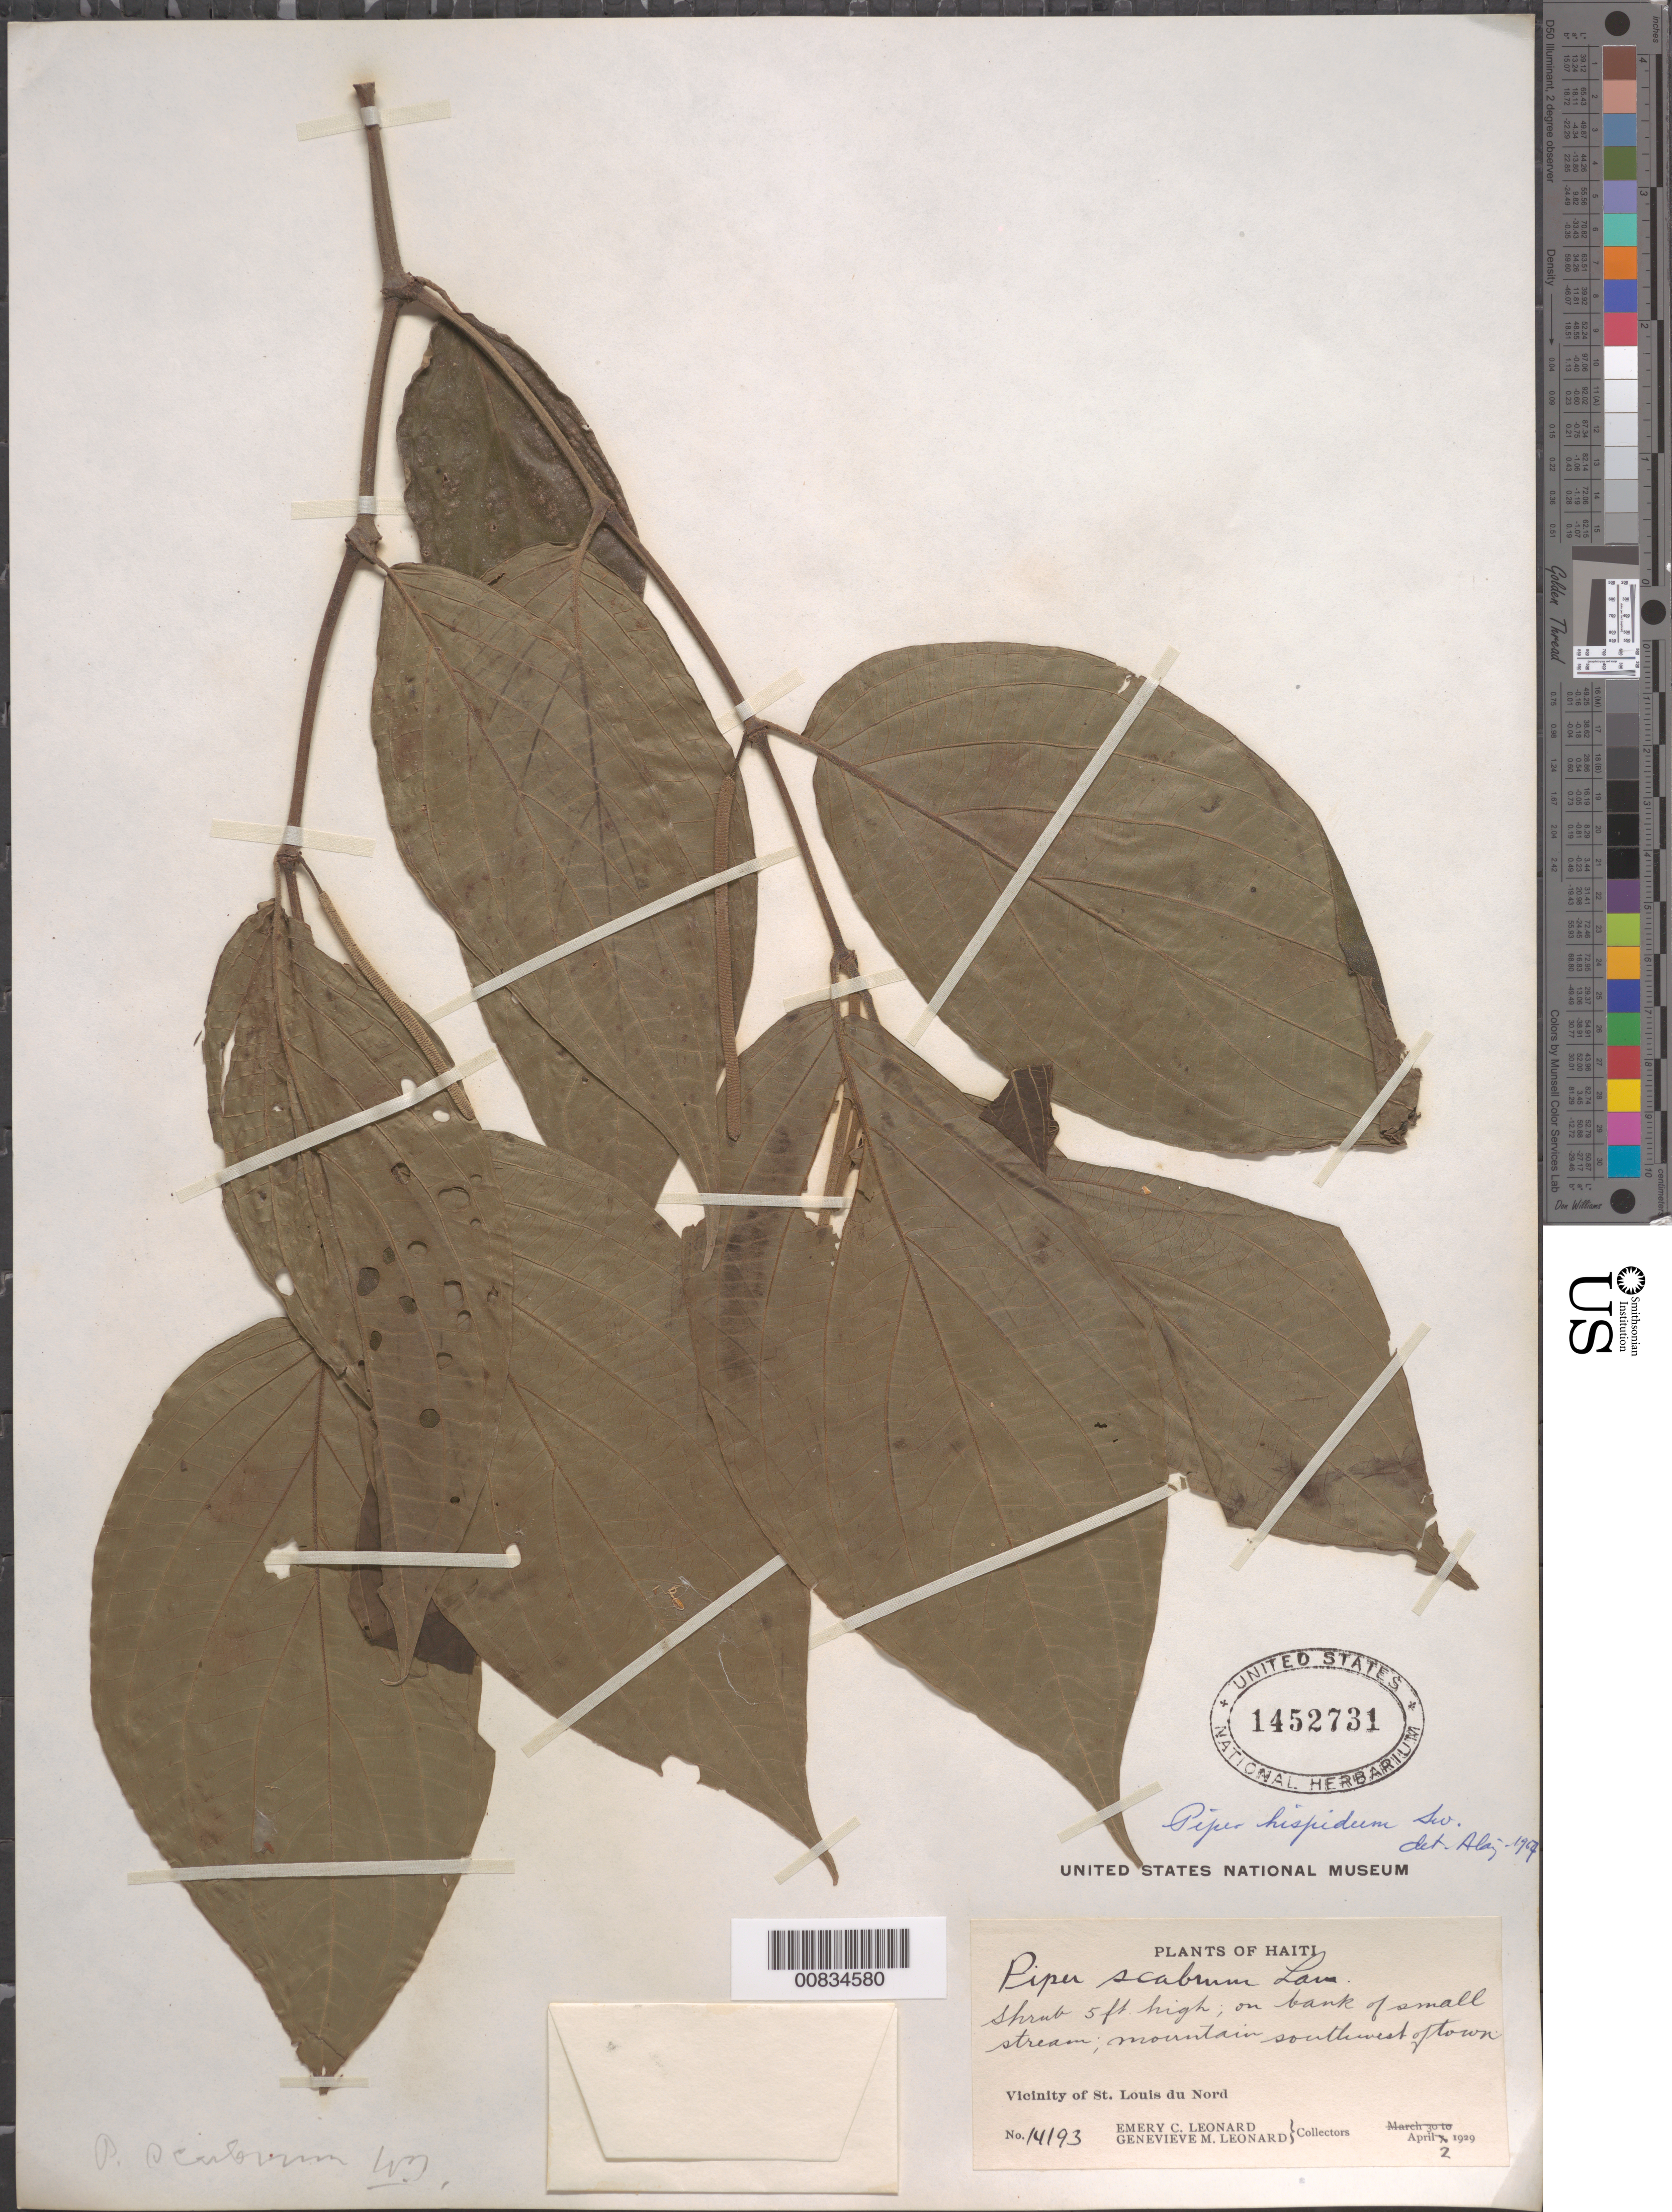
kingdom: Plantae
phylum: Tracheophyta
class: Magnoliopsida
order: Piperales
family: Piperaceae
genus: Piper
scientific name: Piper hispidum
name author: Sw.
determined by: Liogier, Alain H.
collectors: E. C. Leonard & G. M. Leonard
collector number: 14193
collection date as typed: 02 Apr 1929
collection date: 1929-04-02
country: Haiti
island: Hispaniola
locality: Vicinity of St. Louis du Nord. On bank of small stream; mountain southwest of town.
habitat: Bank of small stream.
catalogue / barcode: US 1452731